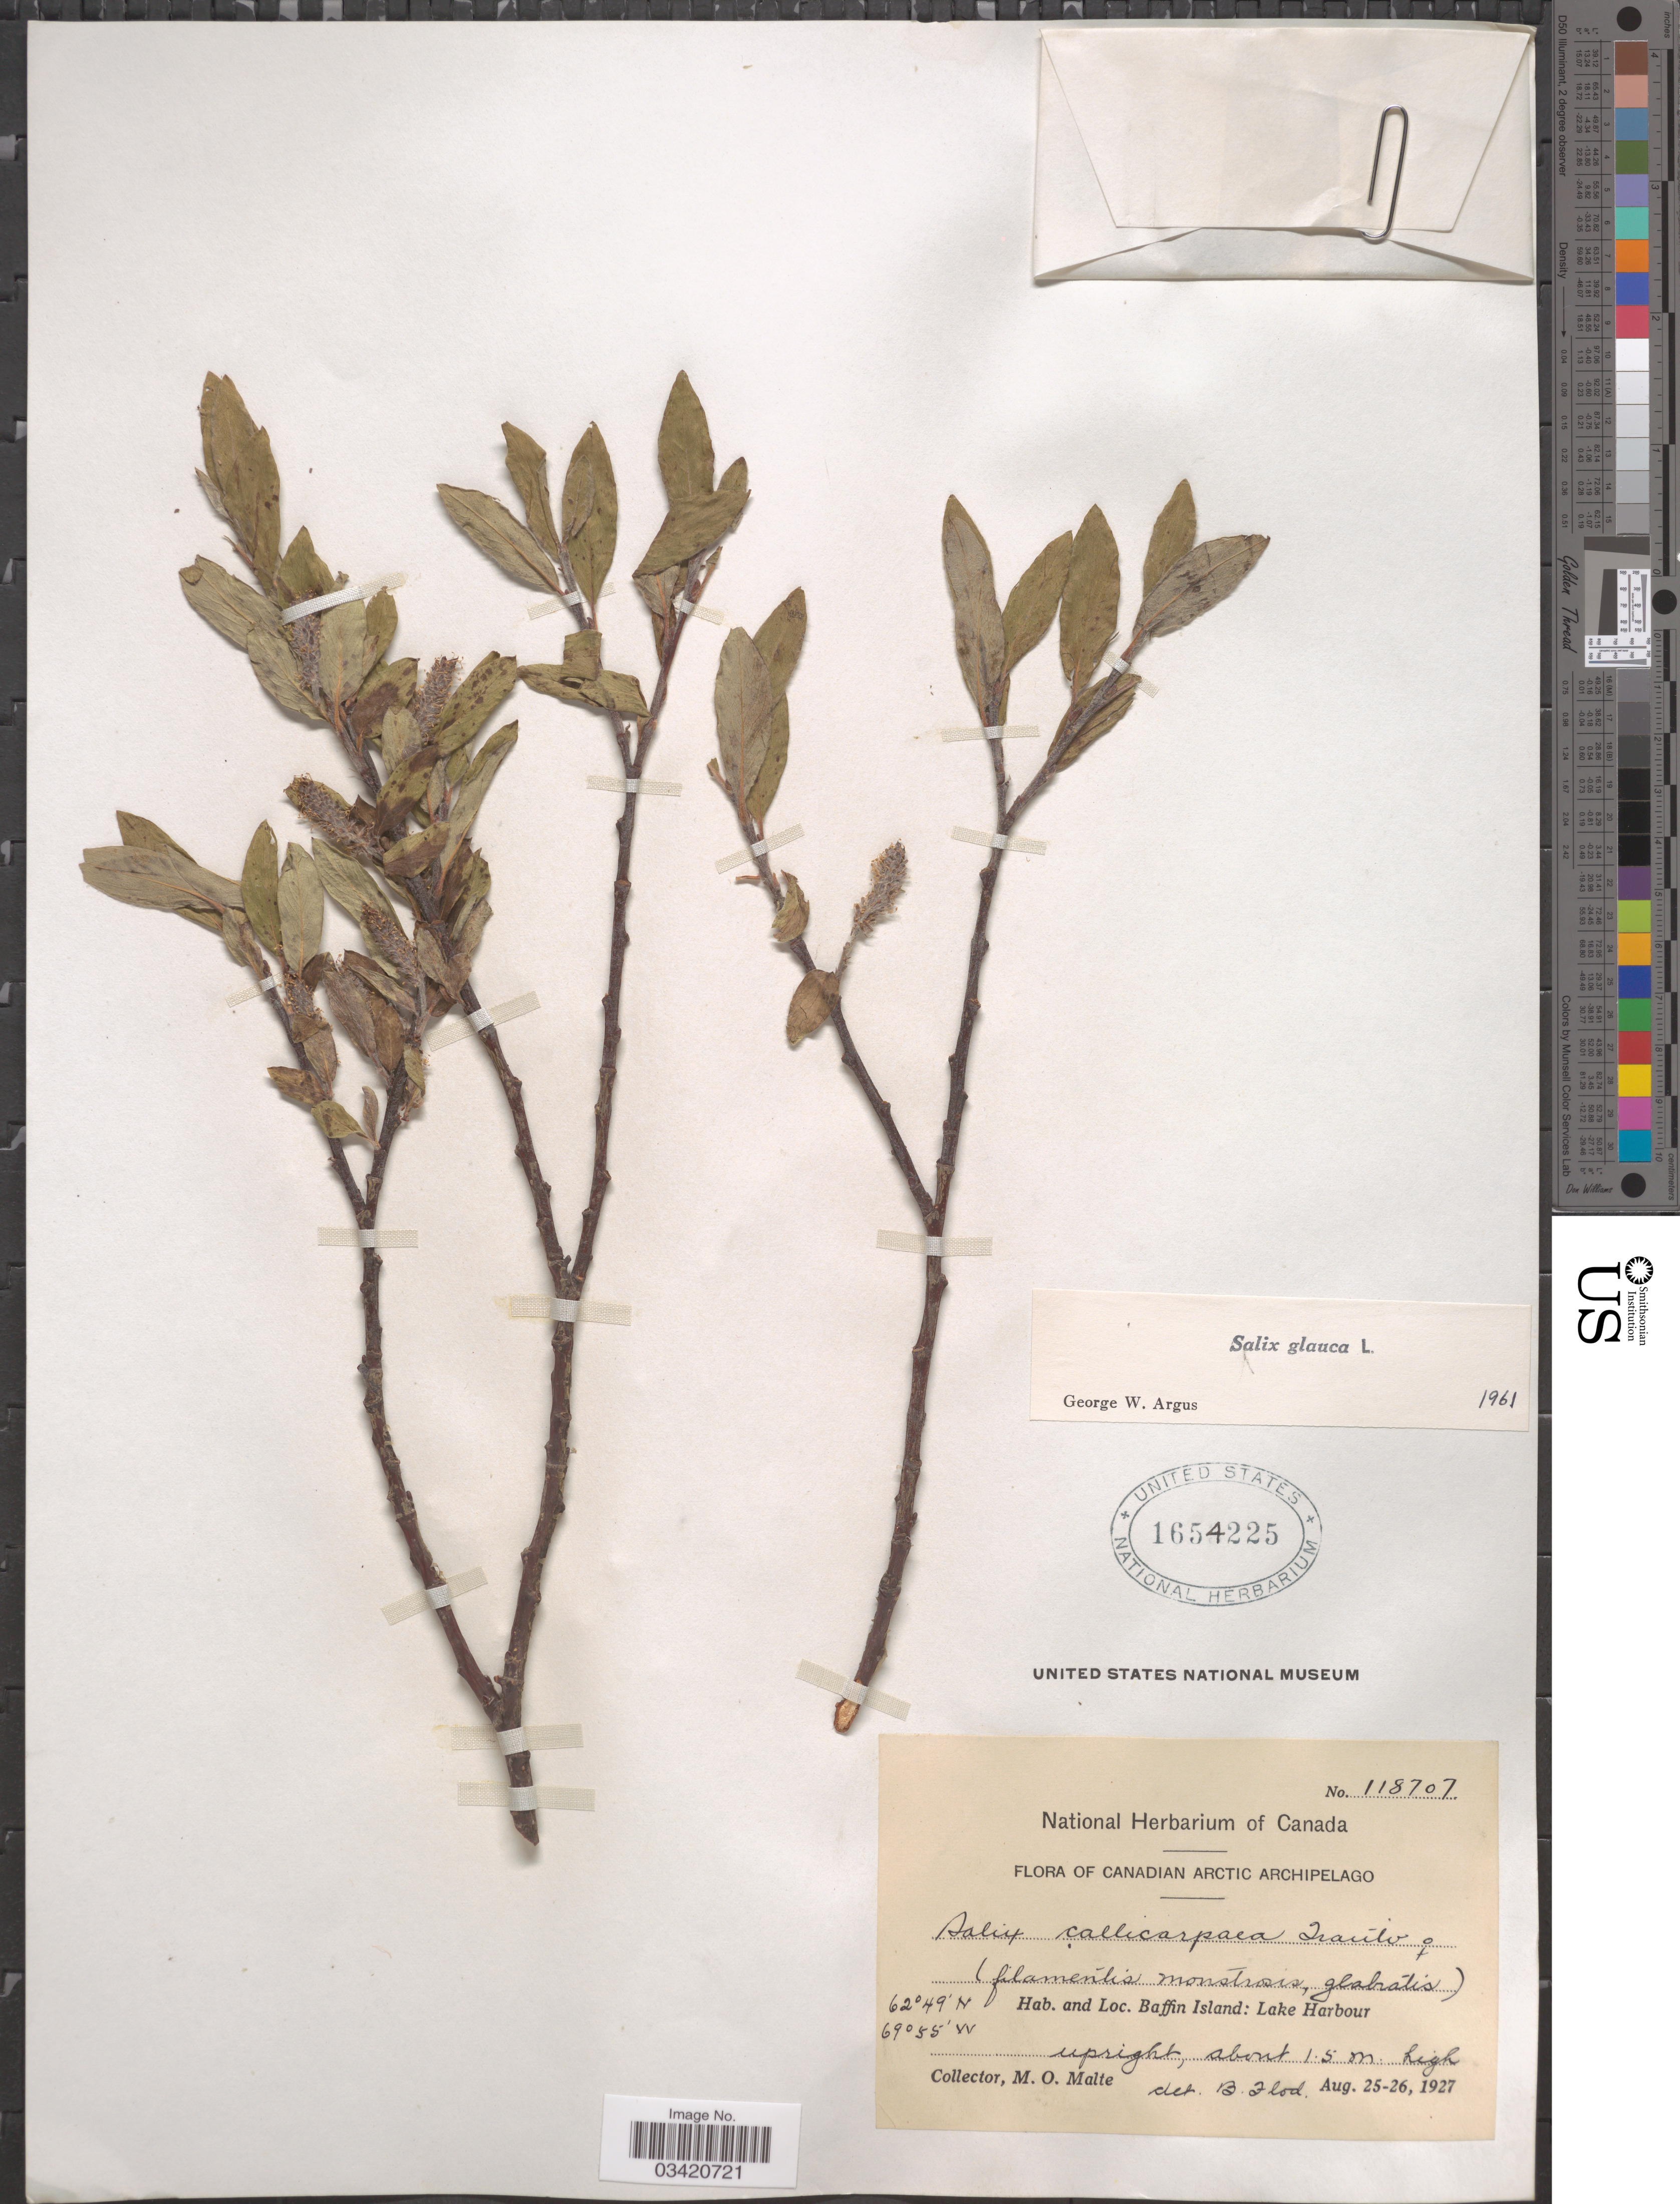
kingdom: Plantae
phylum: Tracheophyta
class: Magnoliopsida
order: Malpighiales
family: Salicaceae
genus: Salix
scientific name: Salix glauca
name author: L.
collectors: M. O. Malte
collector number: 118707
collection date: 1927-08-25/1927-08-26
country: Canada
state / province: Nunavut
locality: Canadian Arctic Archipelago. Baffin Island: Lake Harbour.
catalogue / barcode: US 1654225